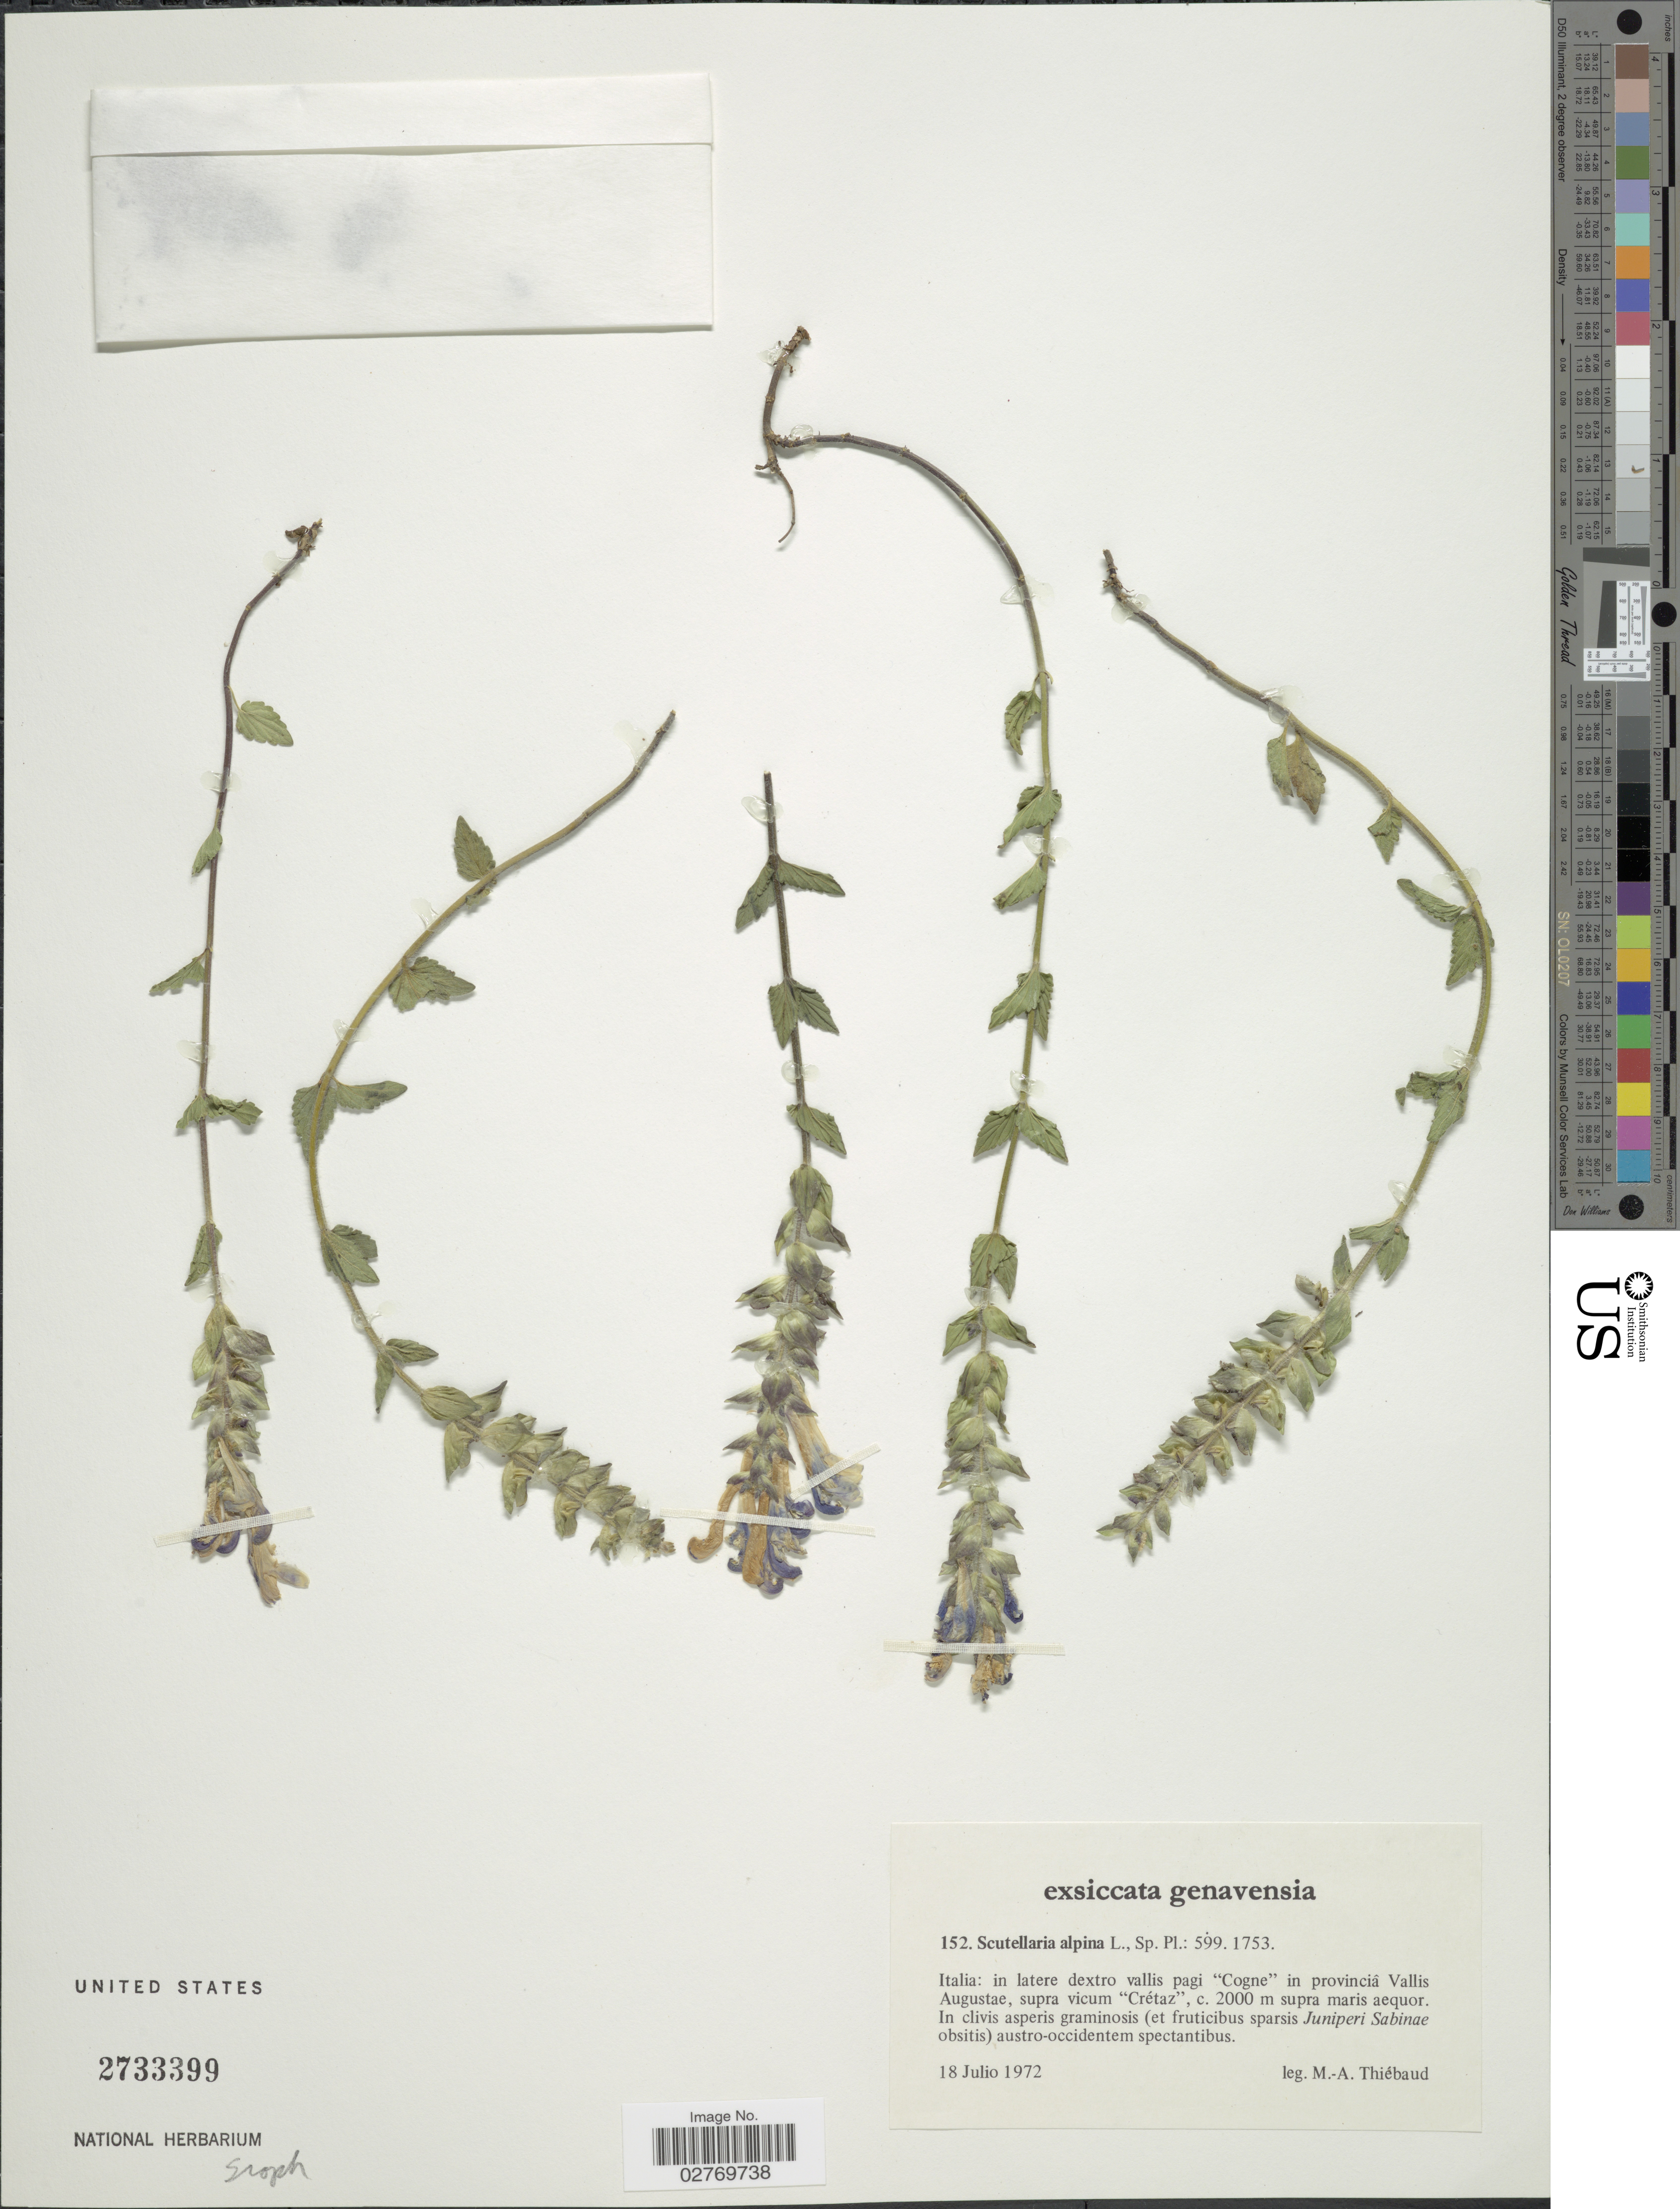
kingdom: Plantae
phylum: Tracheophyta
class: Magnoliopsida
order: Lamiales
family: Lamiaceae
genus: Scutellaria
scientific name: Scutellaria alpina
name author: L.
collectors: M. Thiebaud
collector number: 152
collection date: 1972-07-18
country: Italy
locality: In latere dextro vallis pagi "Cogne" in provinciâ Vallis Augustae, supra vicum "Crétaz".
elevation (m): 2000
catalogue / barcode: US 2733399